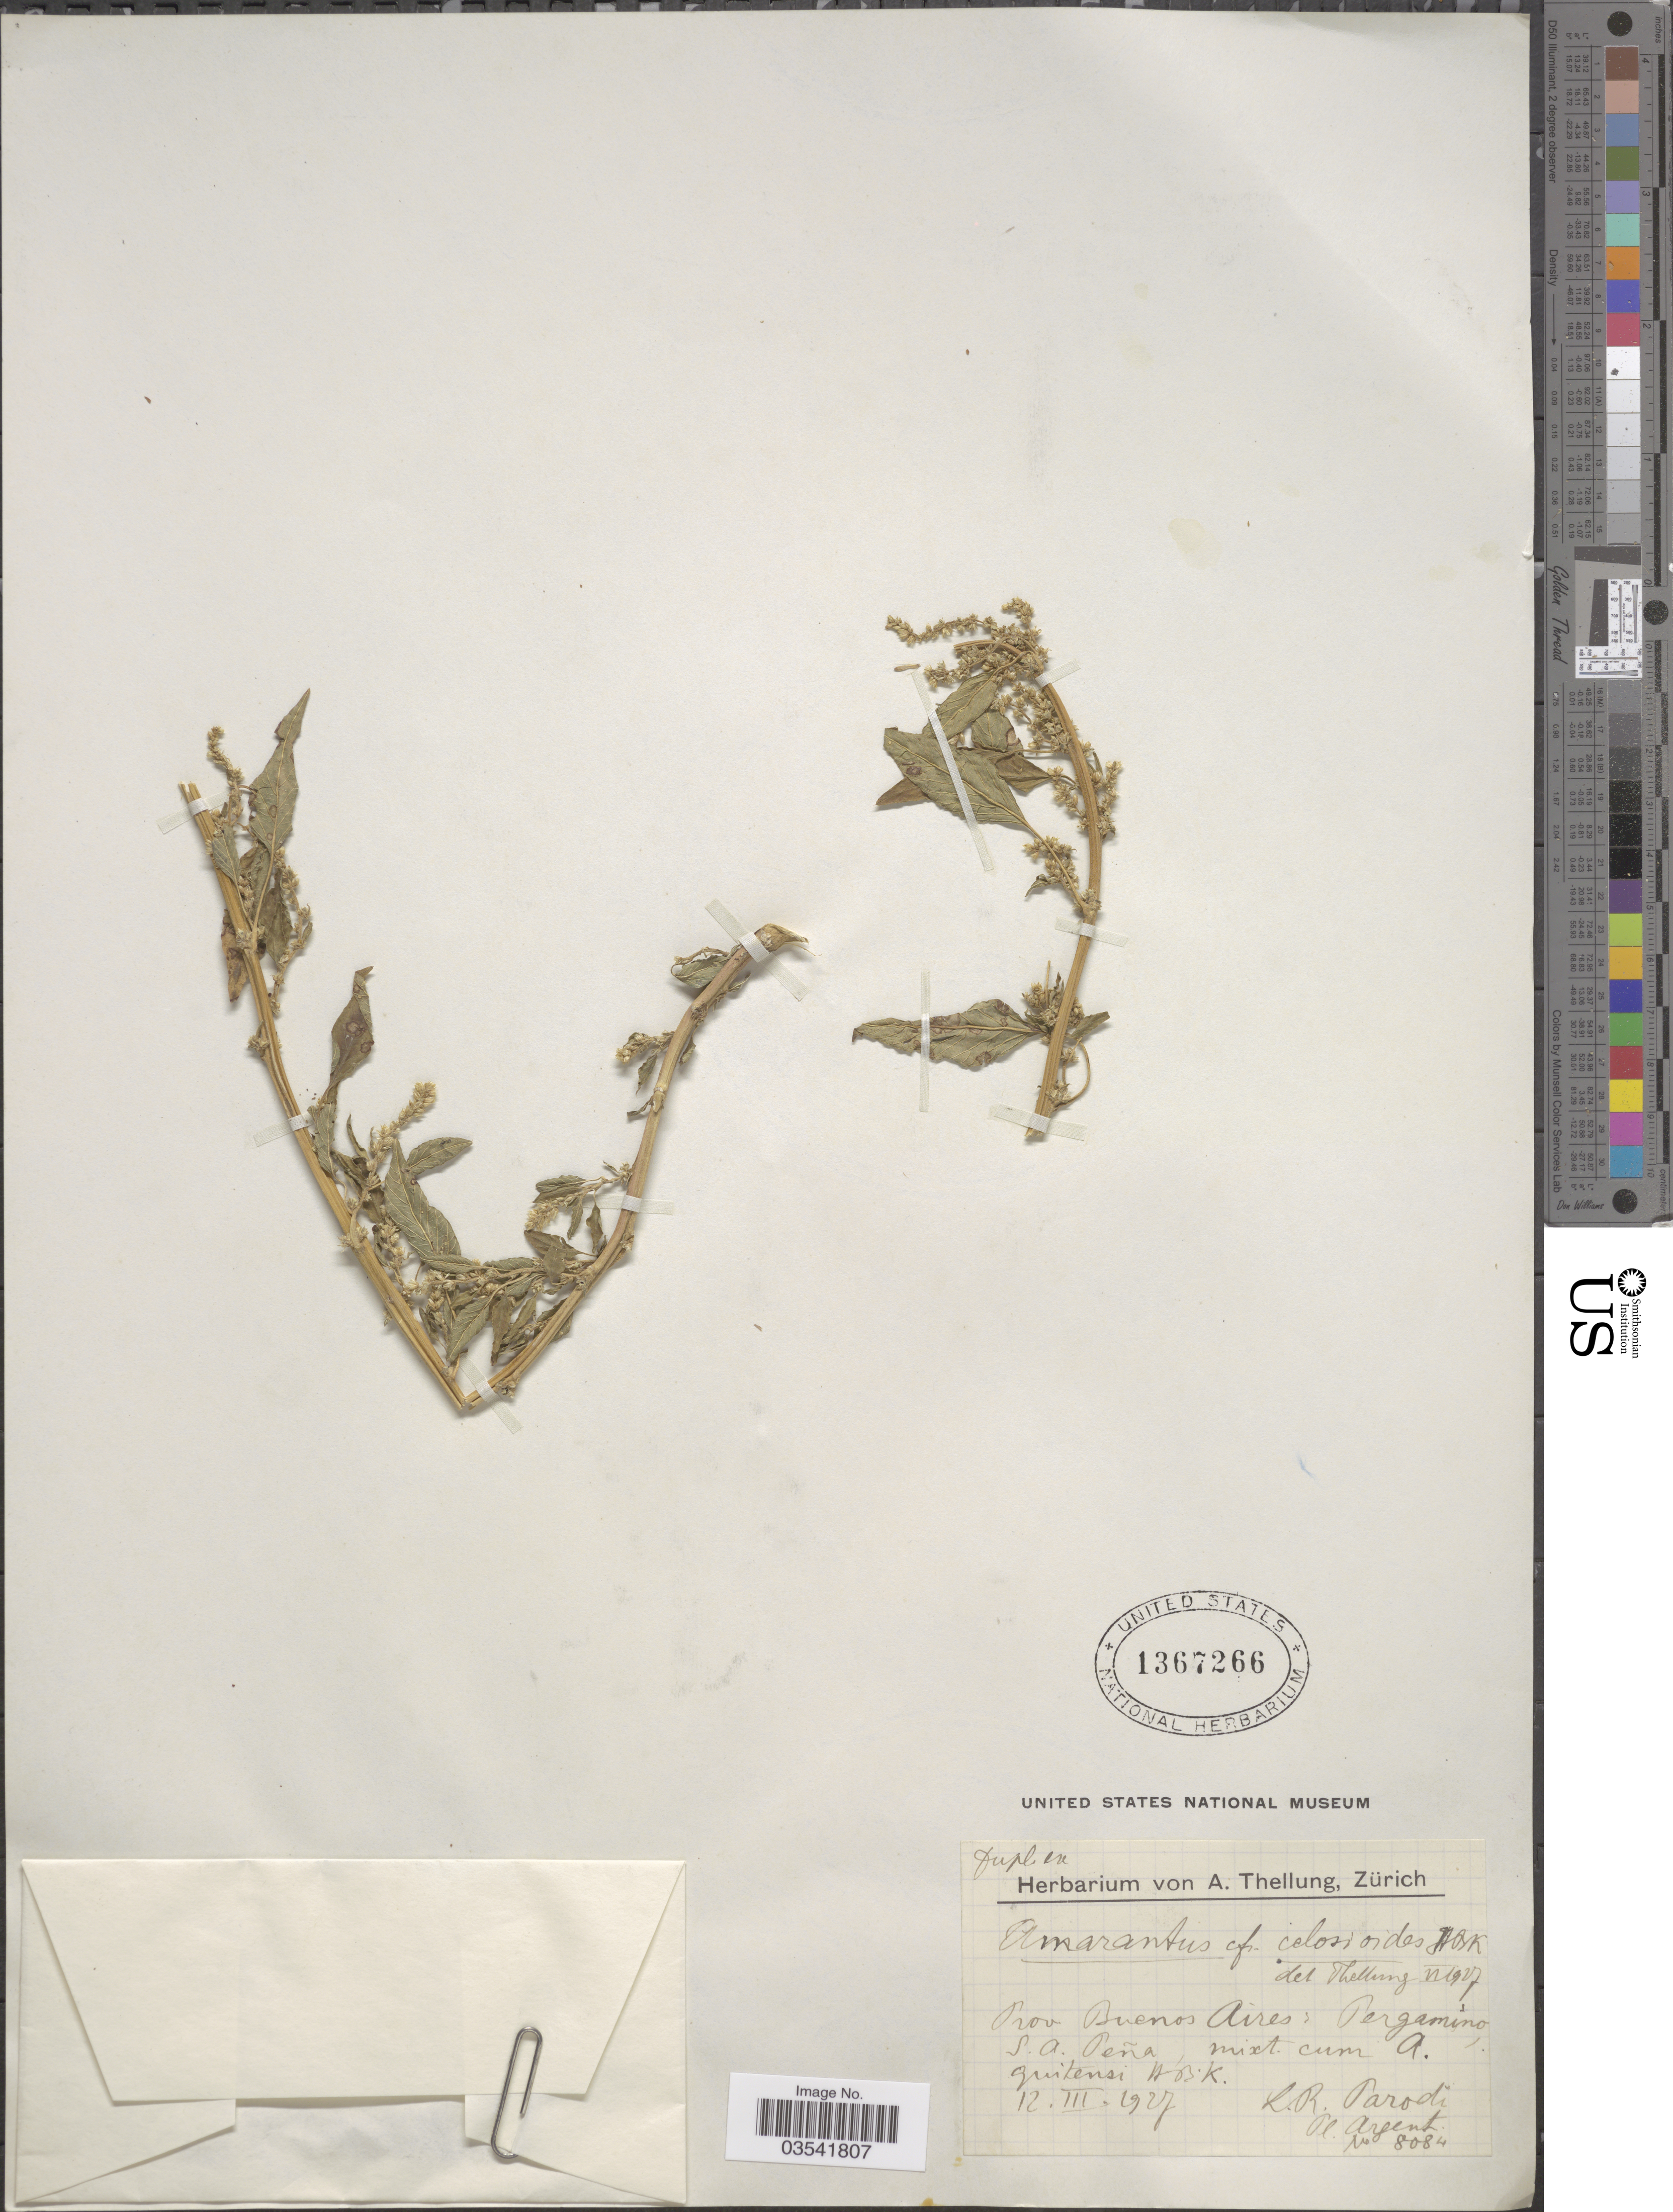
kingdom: Plantae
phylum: Tracheophyta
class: Magnoliopsida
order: Caryophyllales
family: Amaranthaceae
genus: Amaranthus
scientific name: Amaranthus celosioides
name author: Kunth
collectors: L. R. Parodi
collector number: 8084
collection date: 1927-03-12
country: Argentina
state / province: Buenos Aires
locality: Pergamino, S.A. Peña.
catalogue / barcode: US 1367266